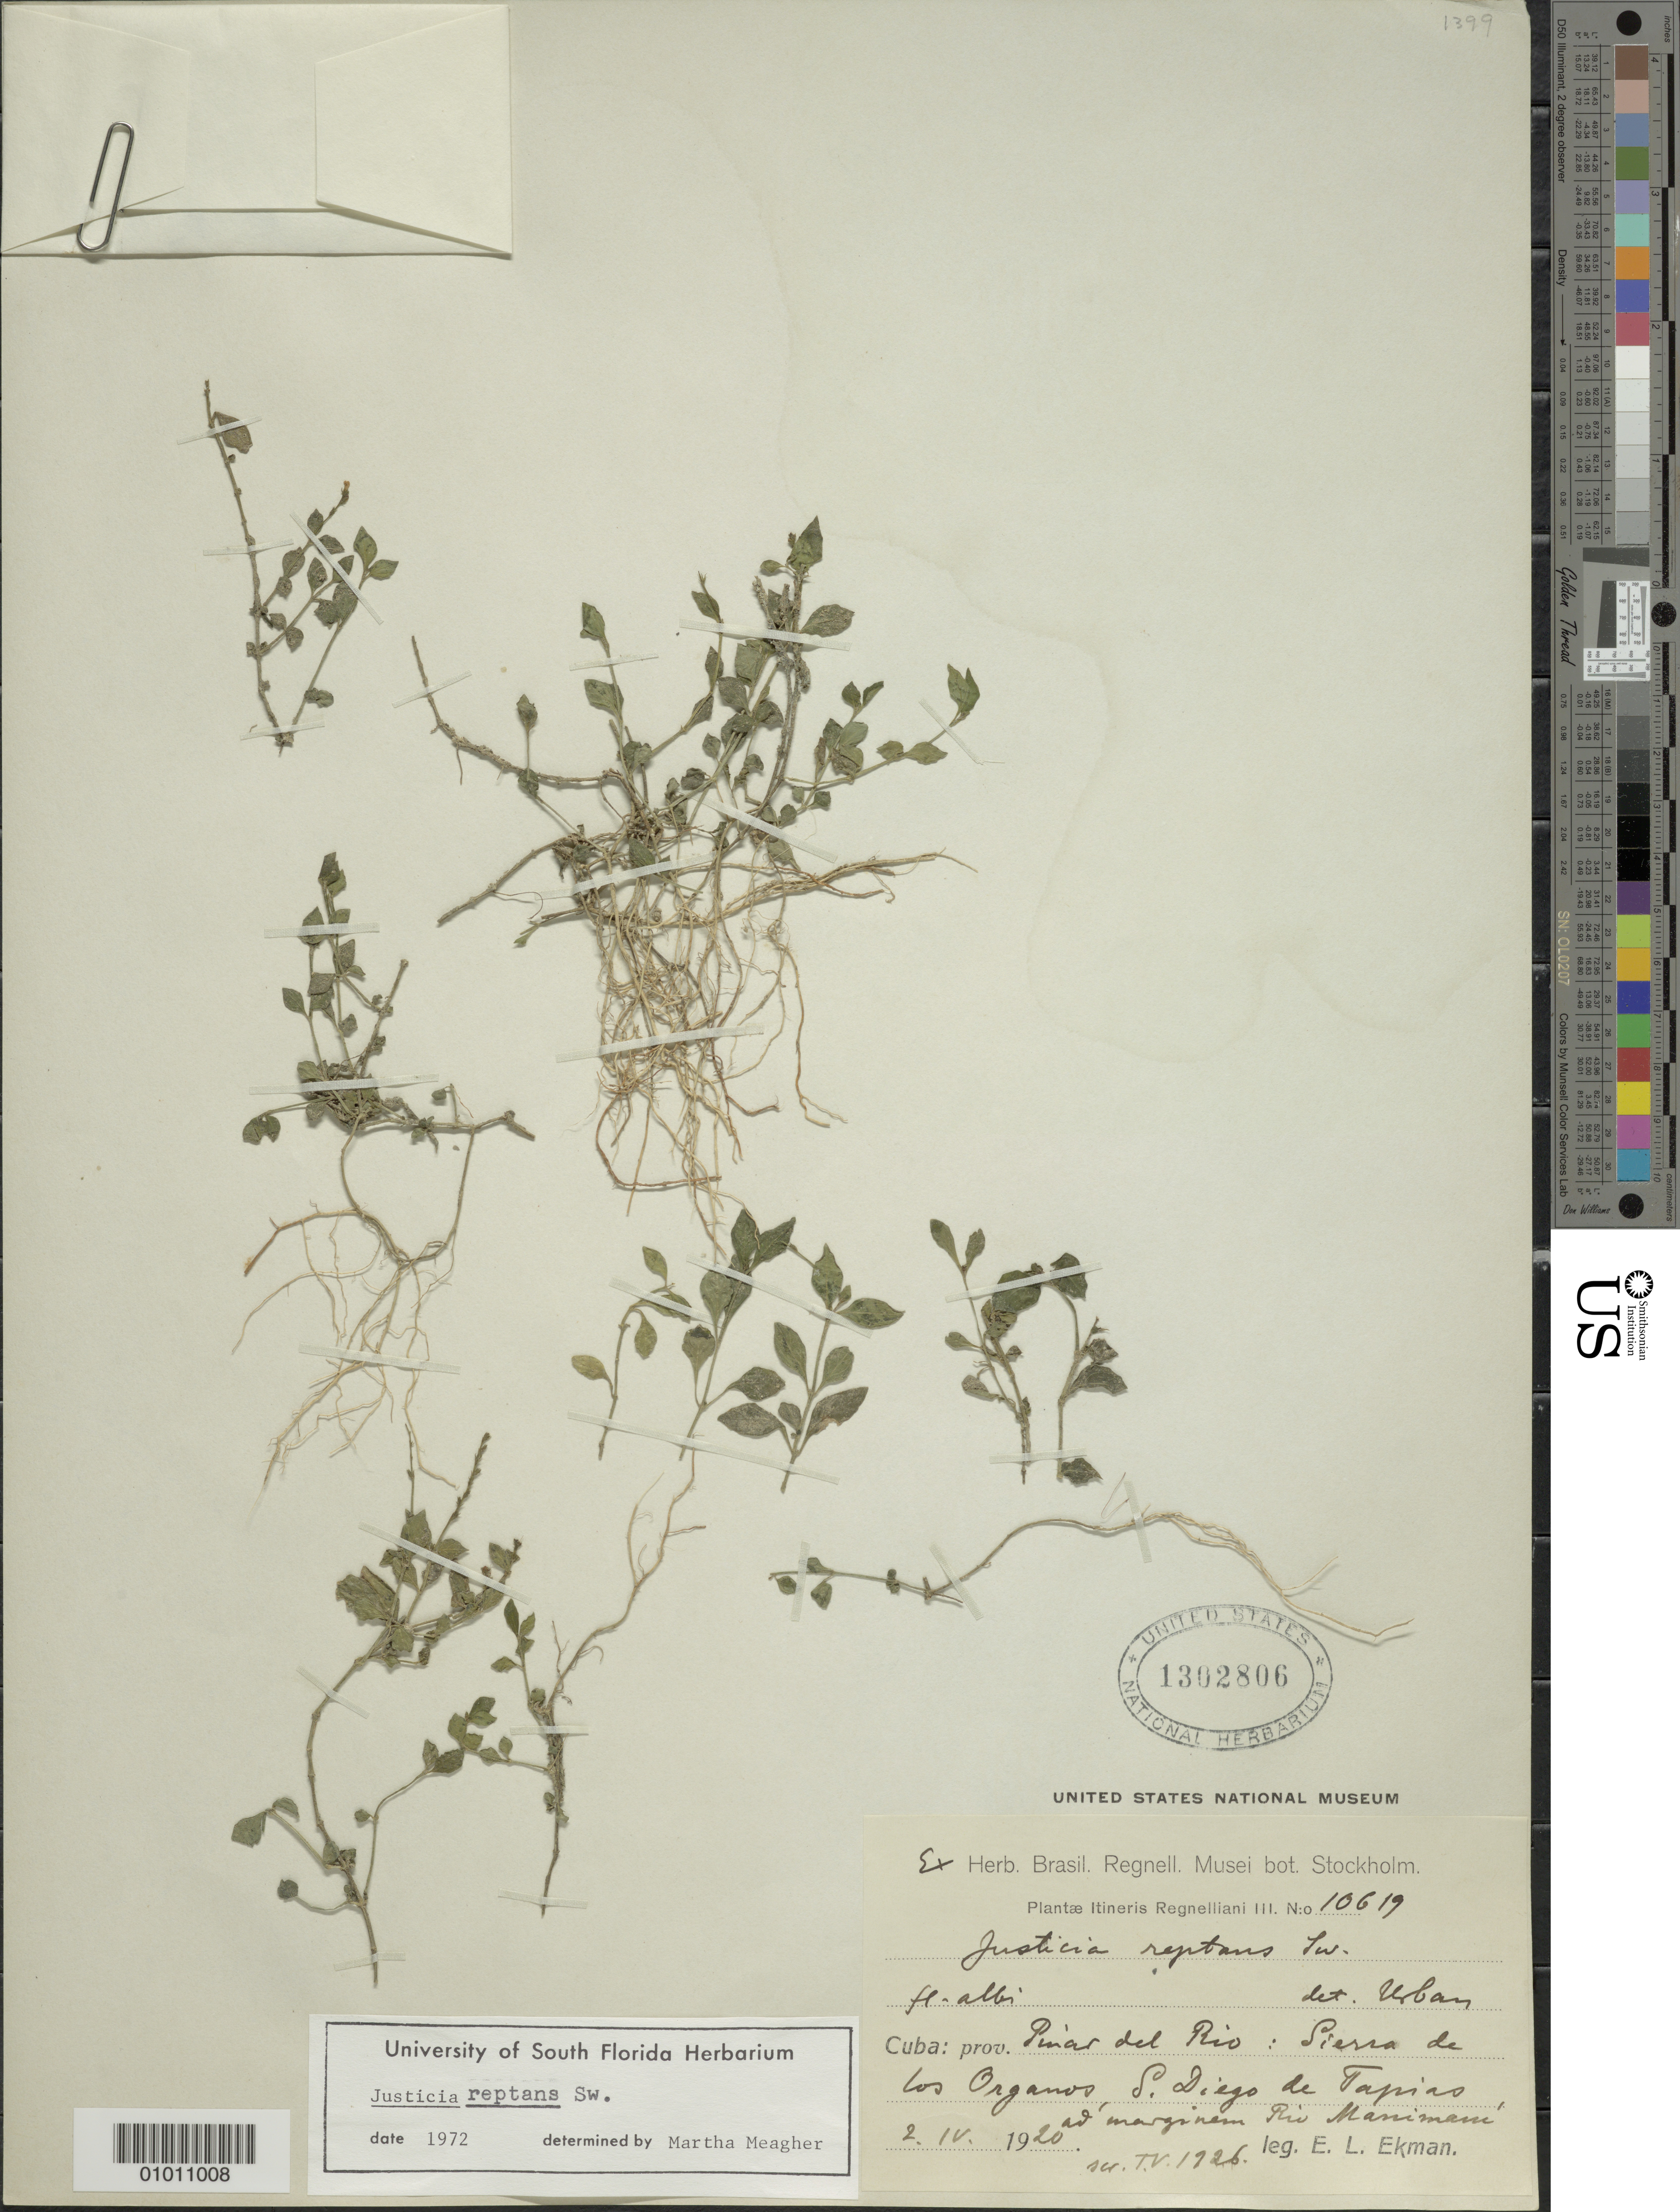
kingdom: Plantae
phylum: Tracheophyta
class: Magnoliopsida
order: Lamiales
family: Acanthaceae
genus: Justicia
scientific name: Justicia reptans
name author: Sw.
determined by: Meagher, M.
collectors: E. L. Ekman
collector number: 10619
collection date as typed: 02 Apr 1920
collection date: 1920-04-02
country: Cuba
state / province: Pinar del Rio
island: Cuba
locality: Sierra de los Organos, S Diego de Tapias, ad margineum Riv Manimaní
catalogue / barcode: US 1302806